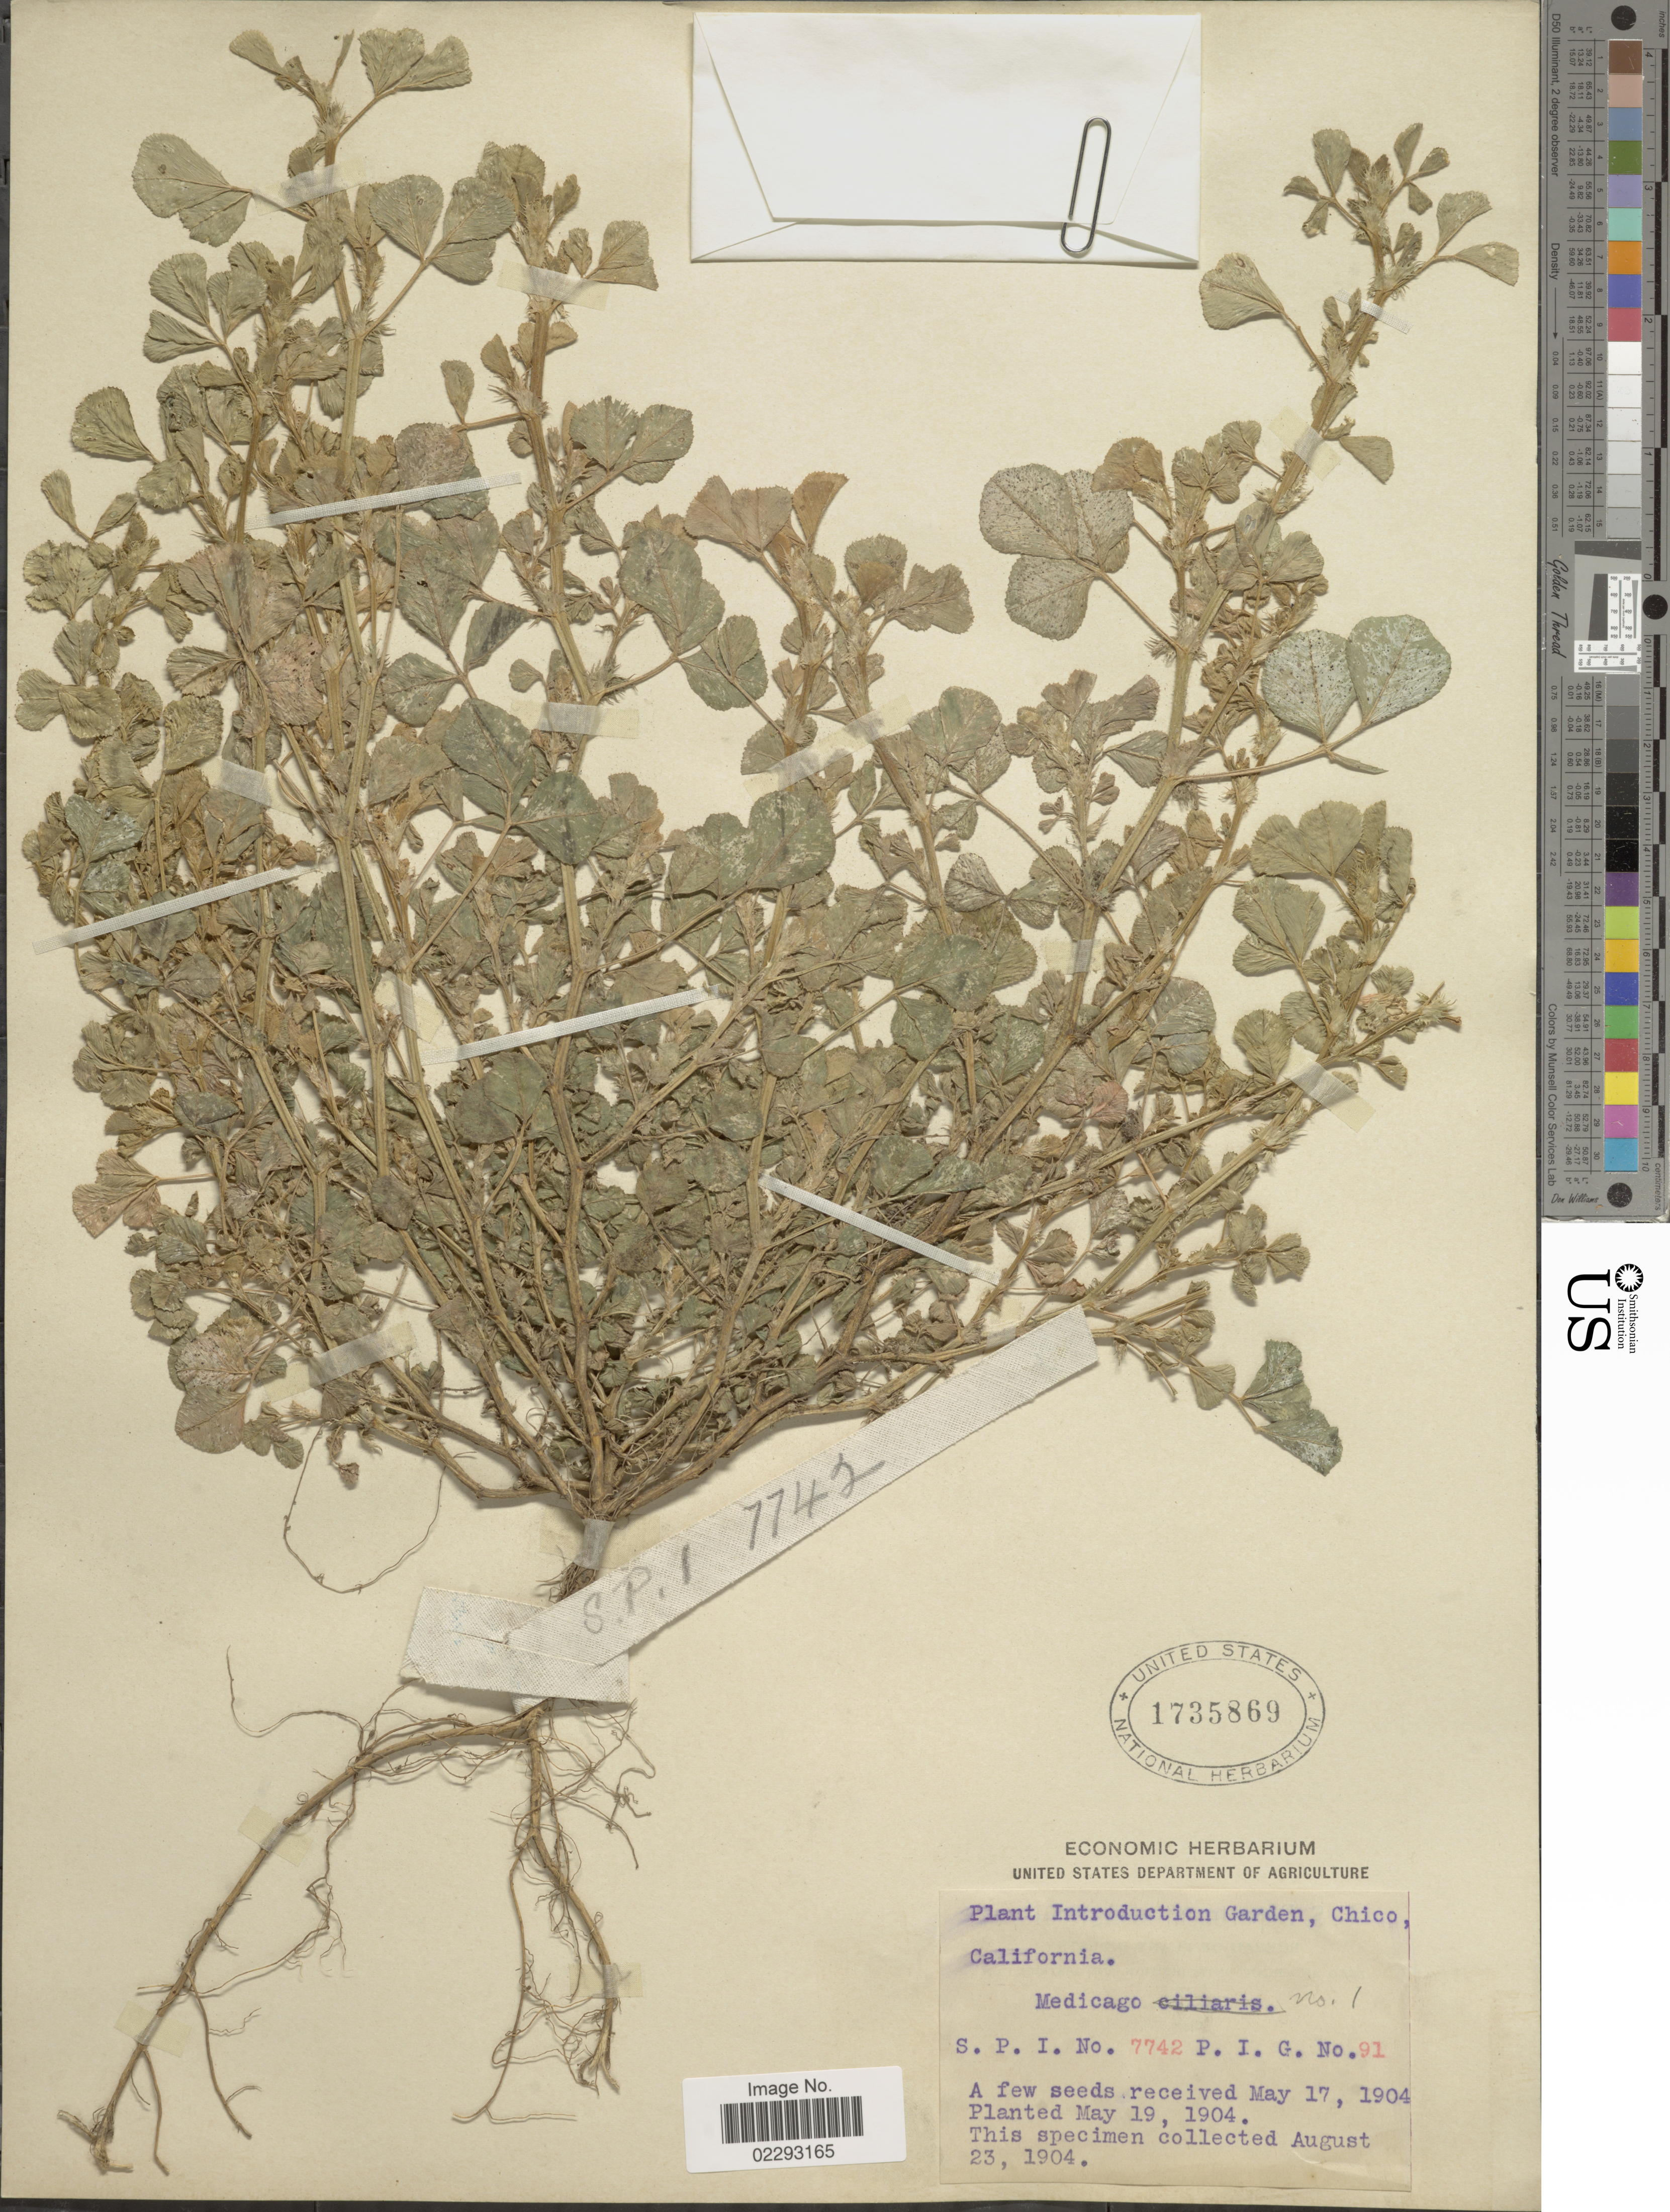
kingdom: Plantae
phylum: Tracheophyta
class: Magnoliopsida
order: Fabales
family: Fabaceae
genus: Medicago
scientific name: Medicago sp.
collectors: United States Department of Agriculture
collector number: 7742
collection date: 1904-08-23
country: United States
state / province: California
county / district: Butte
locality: Chico, California.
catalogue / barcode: US 1735869